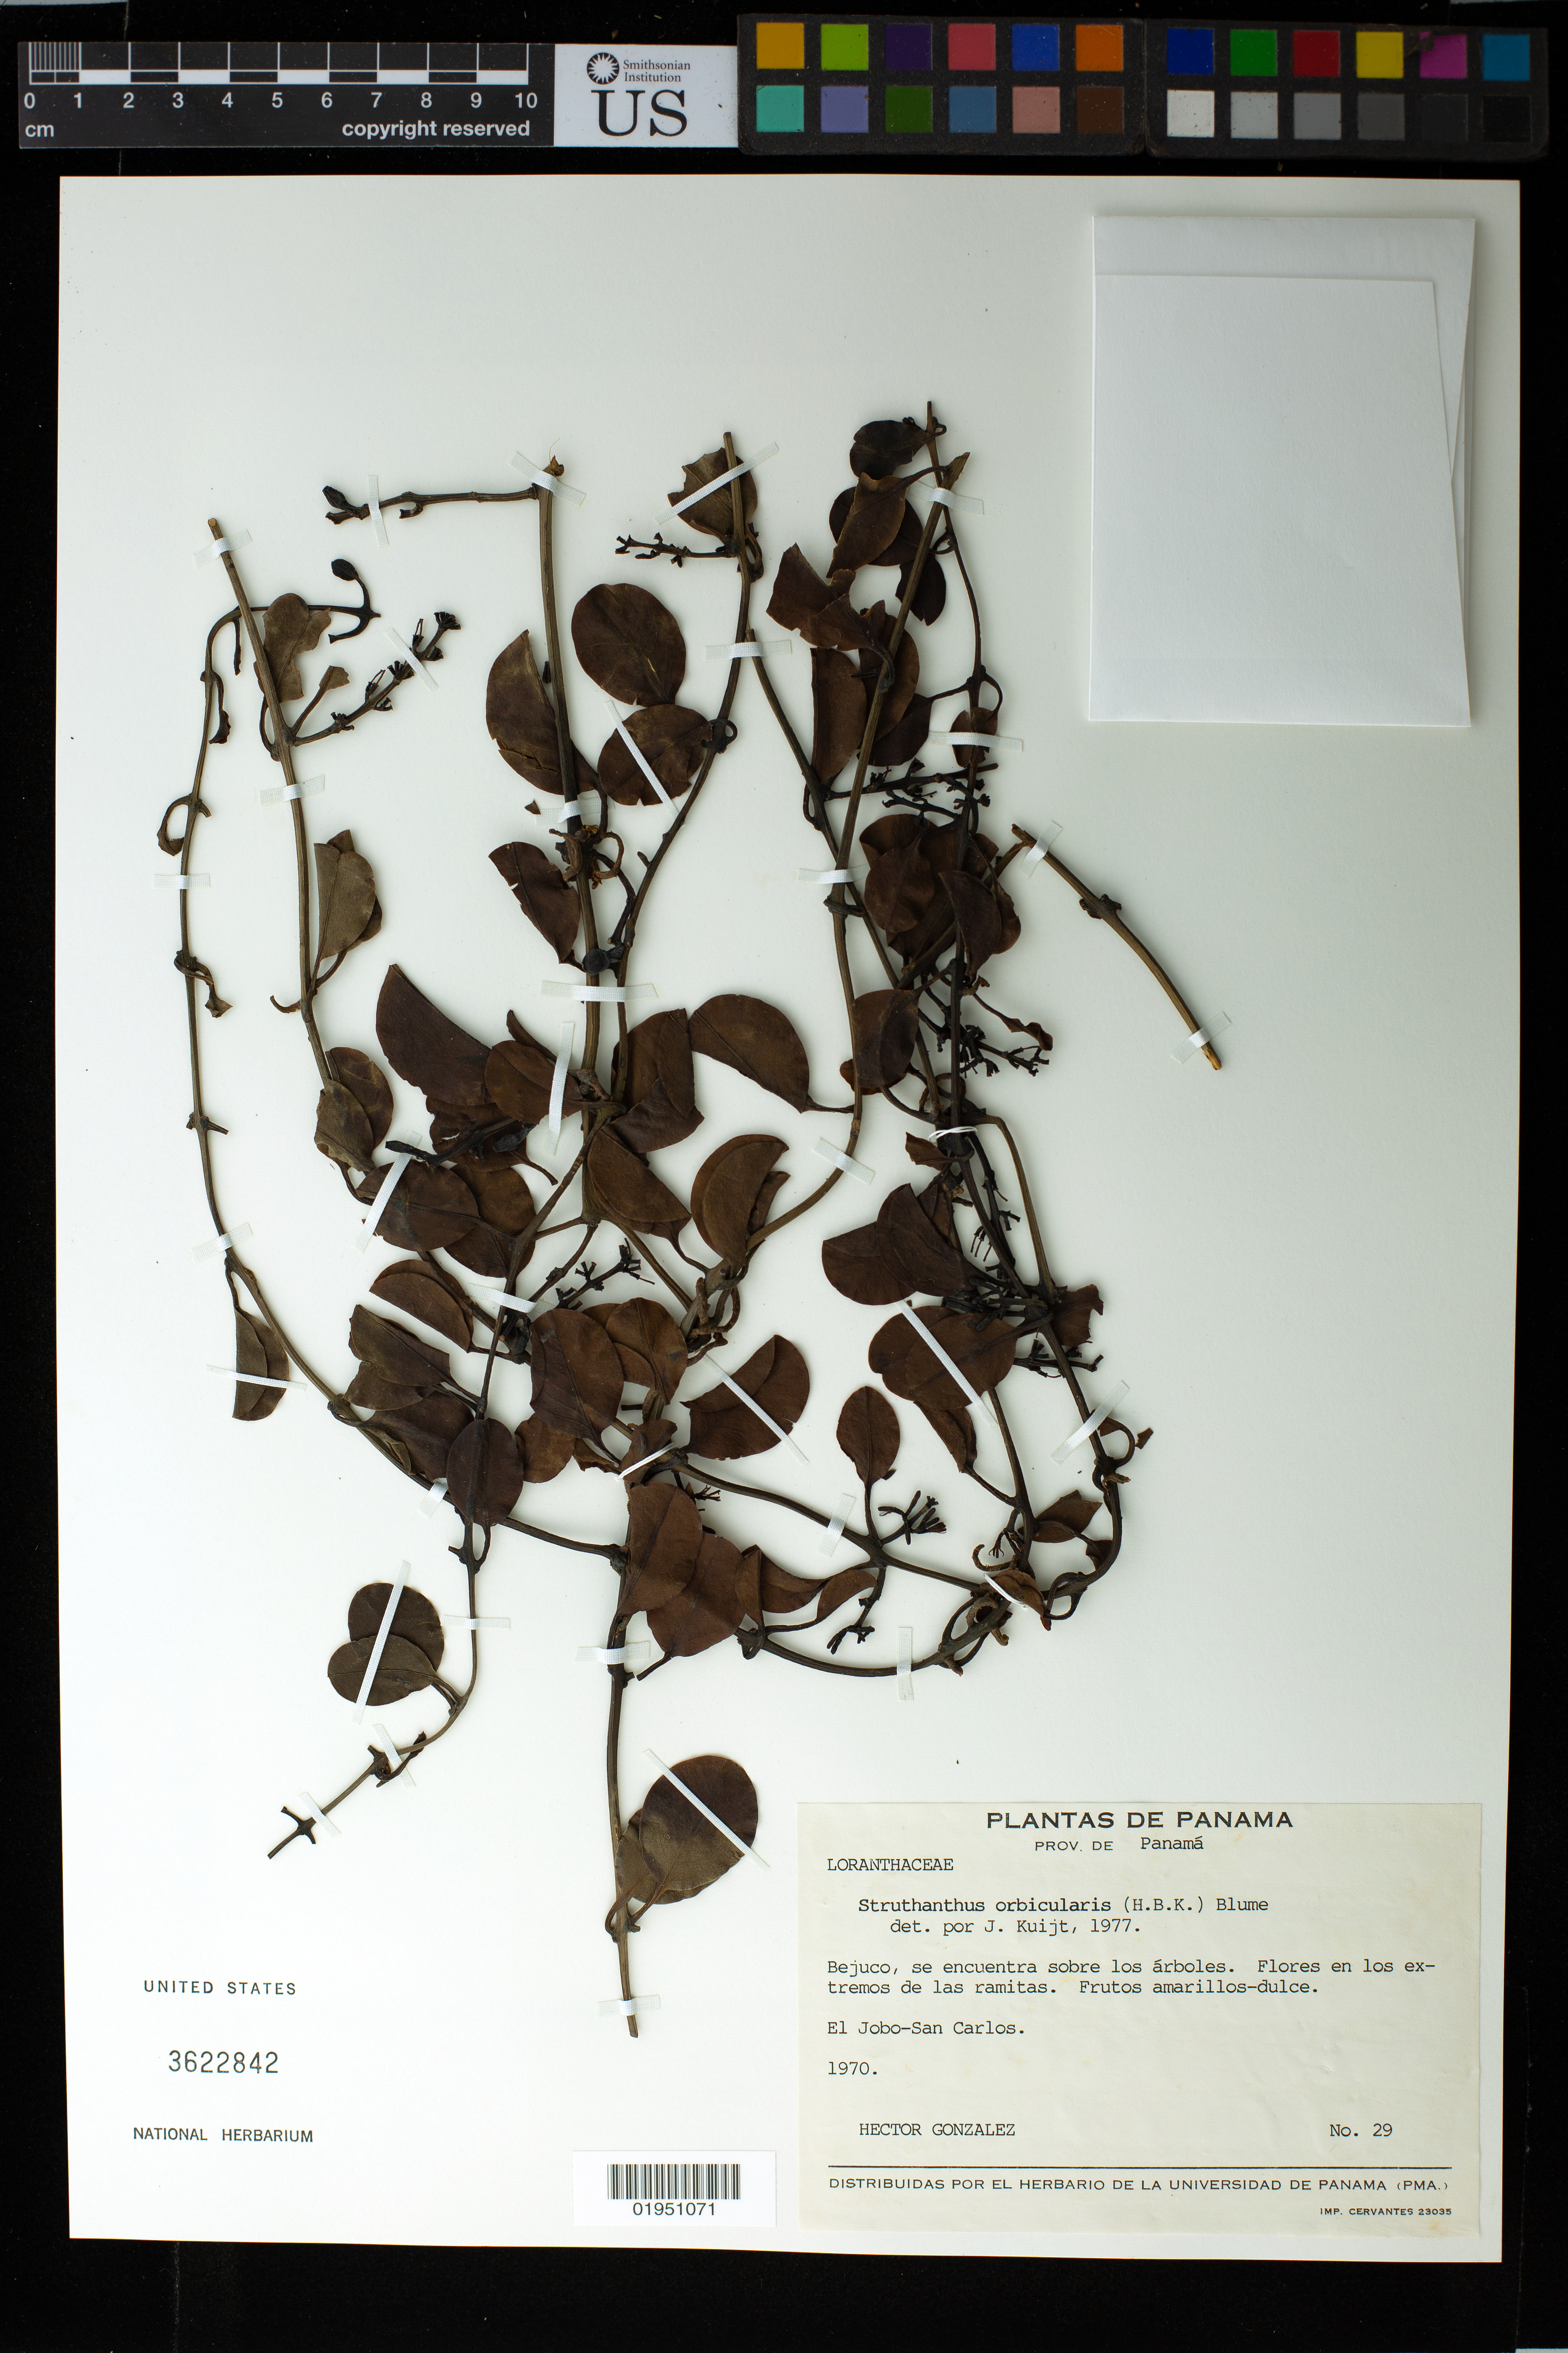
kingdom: Plantae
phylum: Tracheophyta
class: Magnoliopsida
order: Santalales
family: Loranthaceae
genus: Struthanthus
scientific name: Struthanthus orbicularis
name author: (Kunth) Blume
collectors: H. González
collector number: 29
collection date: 1970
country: Panama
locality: El Jobo, San Carlos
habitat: se encuentra sovre los arboles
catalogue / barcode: US 3622842